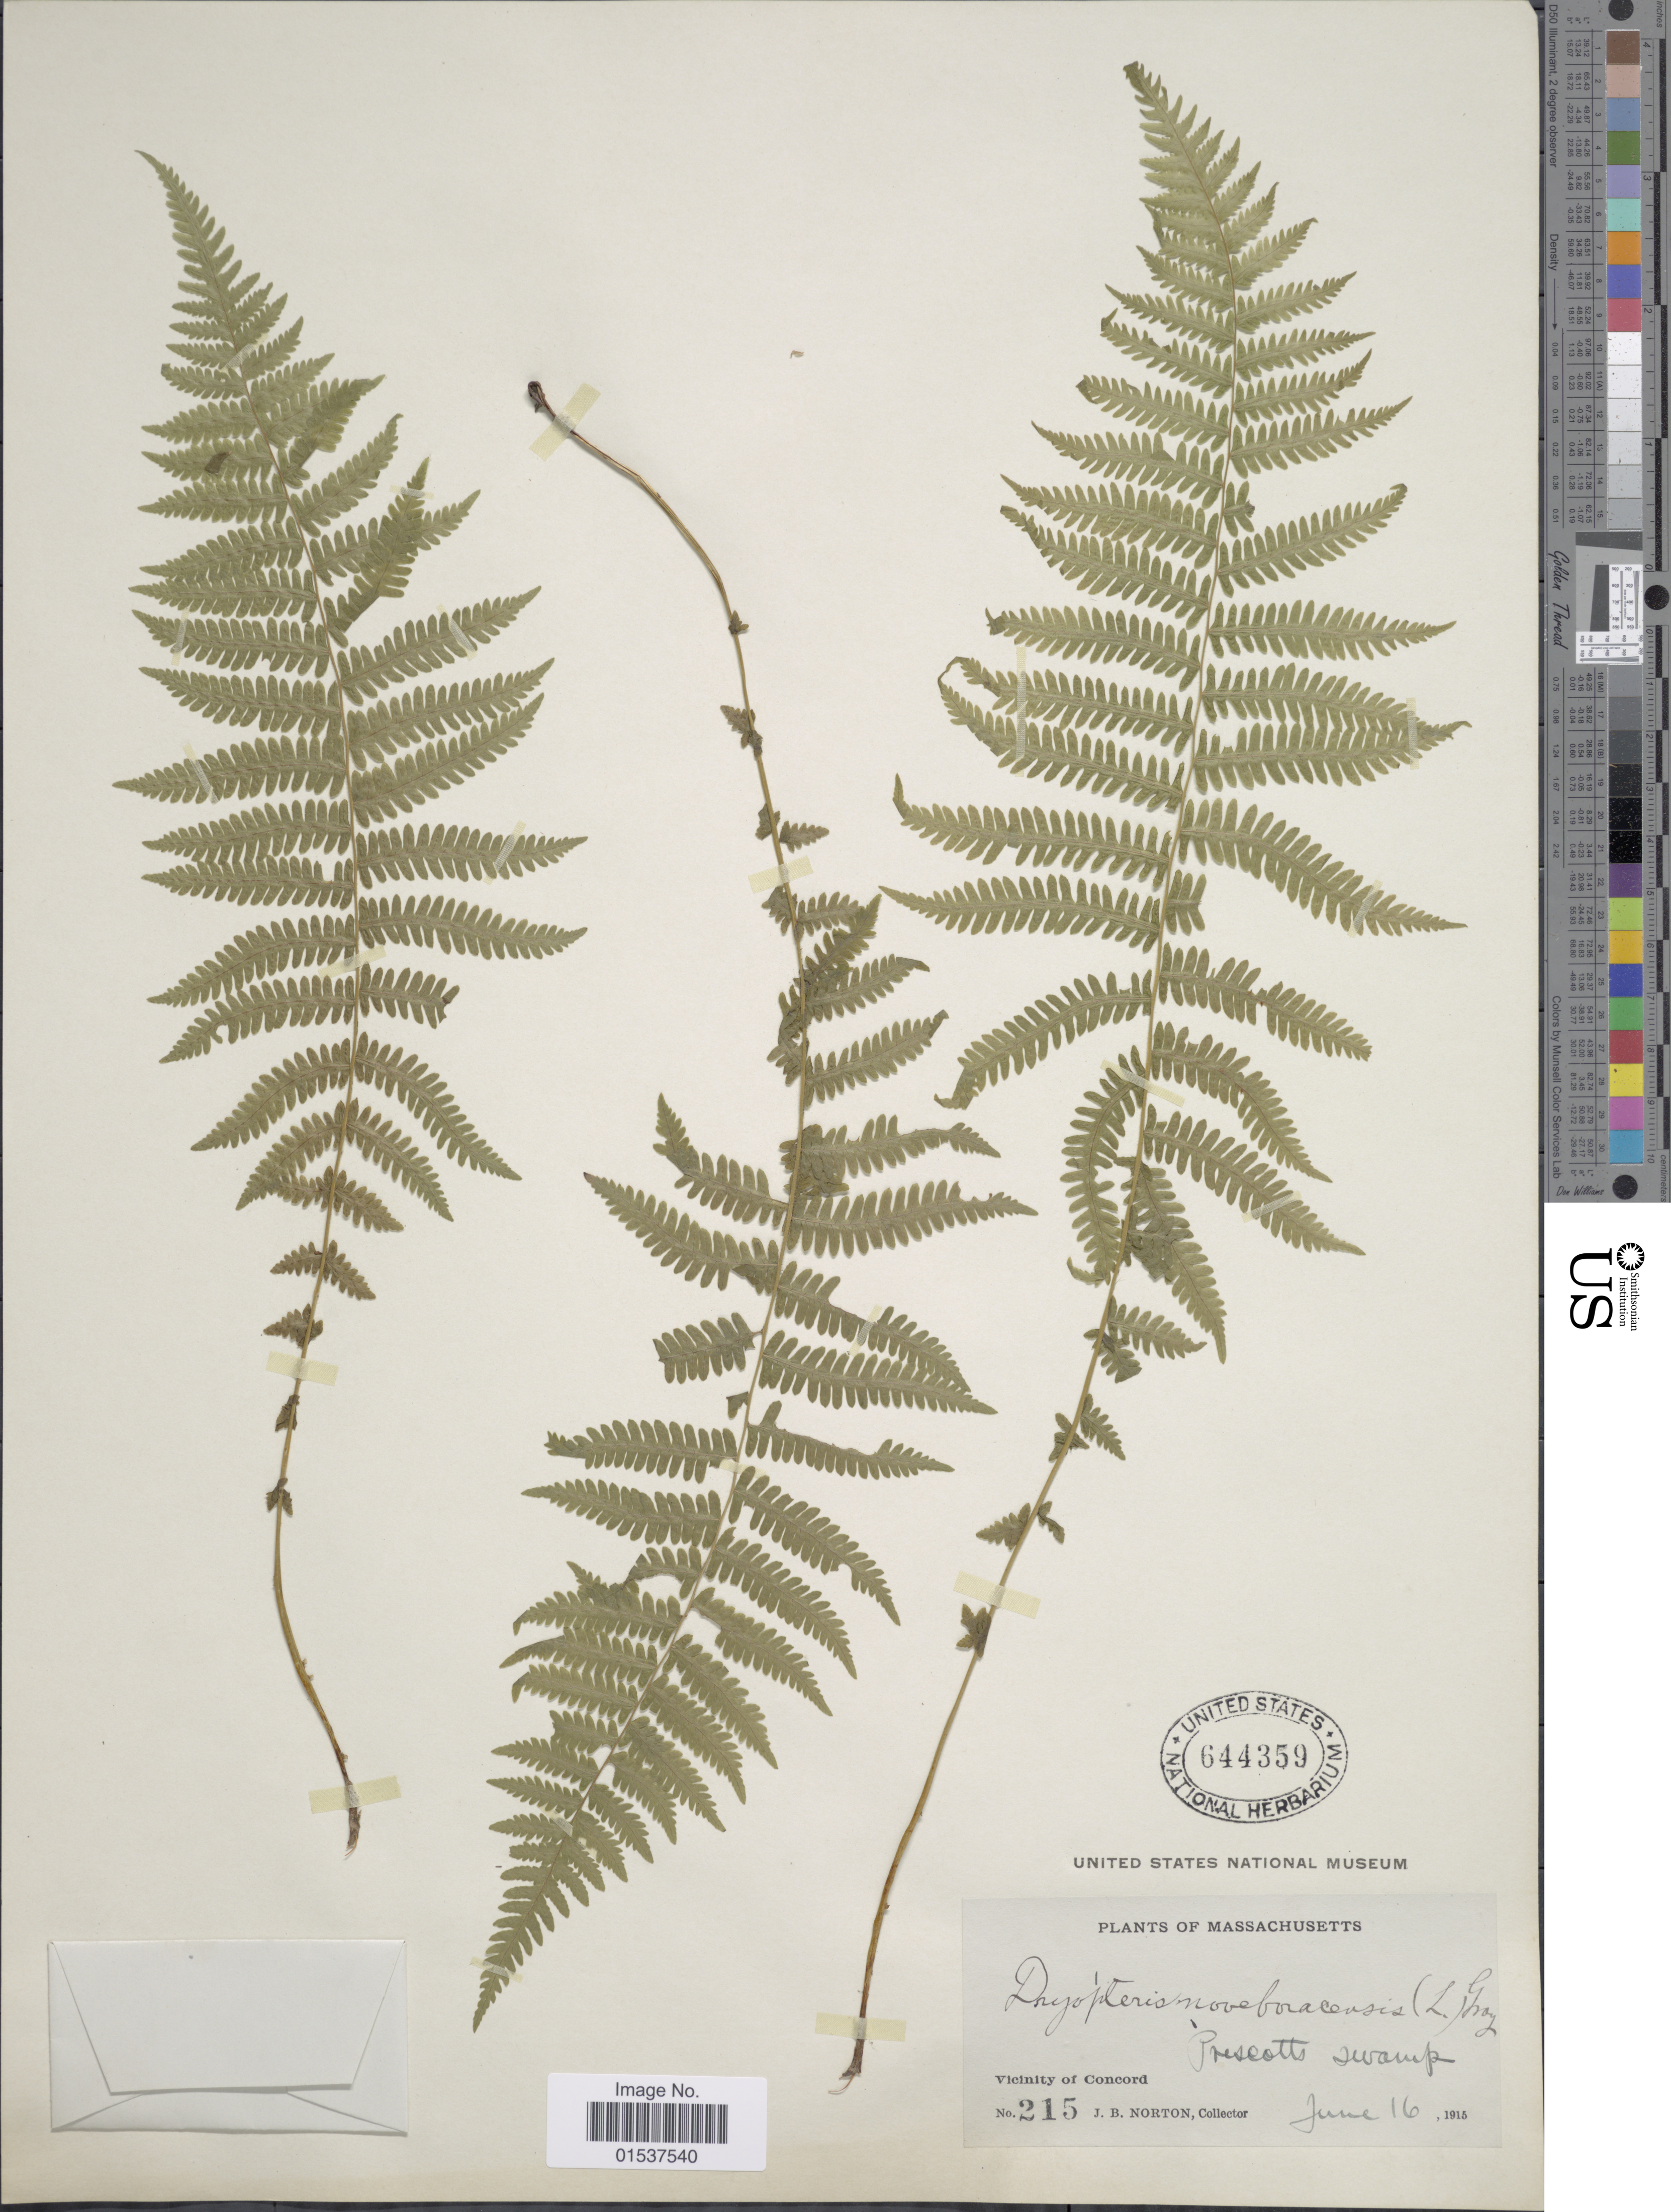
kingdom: Plantae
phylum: Tracheophyta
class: Polypodiopsida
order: Polypodiales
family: Thelypteridaceae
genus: Parathelypteris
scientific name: Parathelypteris noveboracensis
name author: (L.) Ching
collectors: J. B. Norton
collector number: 215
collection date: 1915-06-16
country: United States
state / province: Massachusetts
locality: Prescotts swamp. Vicinity of Concord.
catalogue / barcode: US 644359